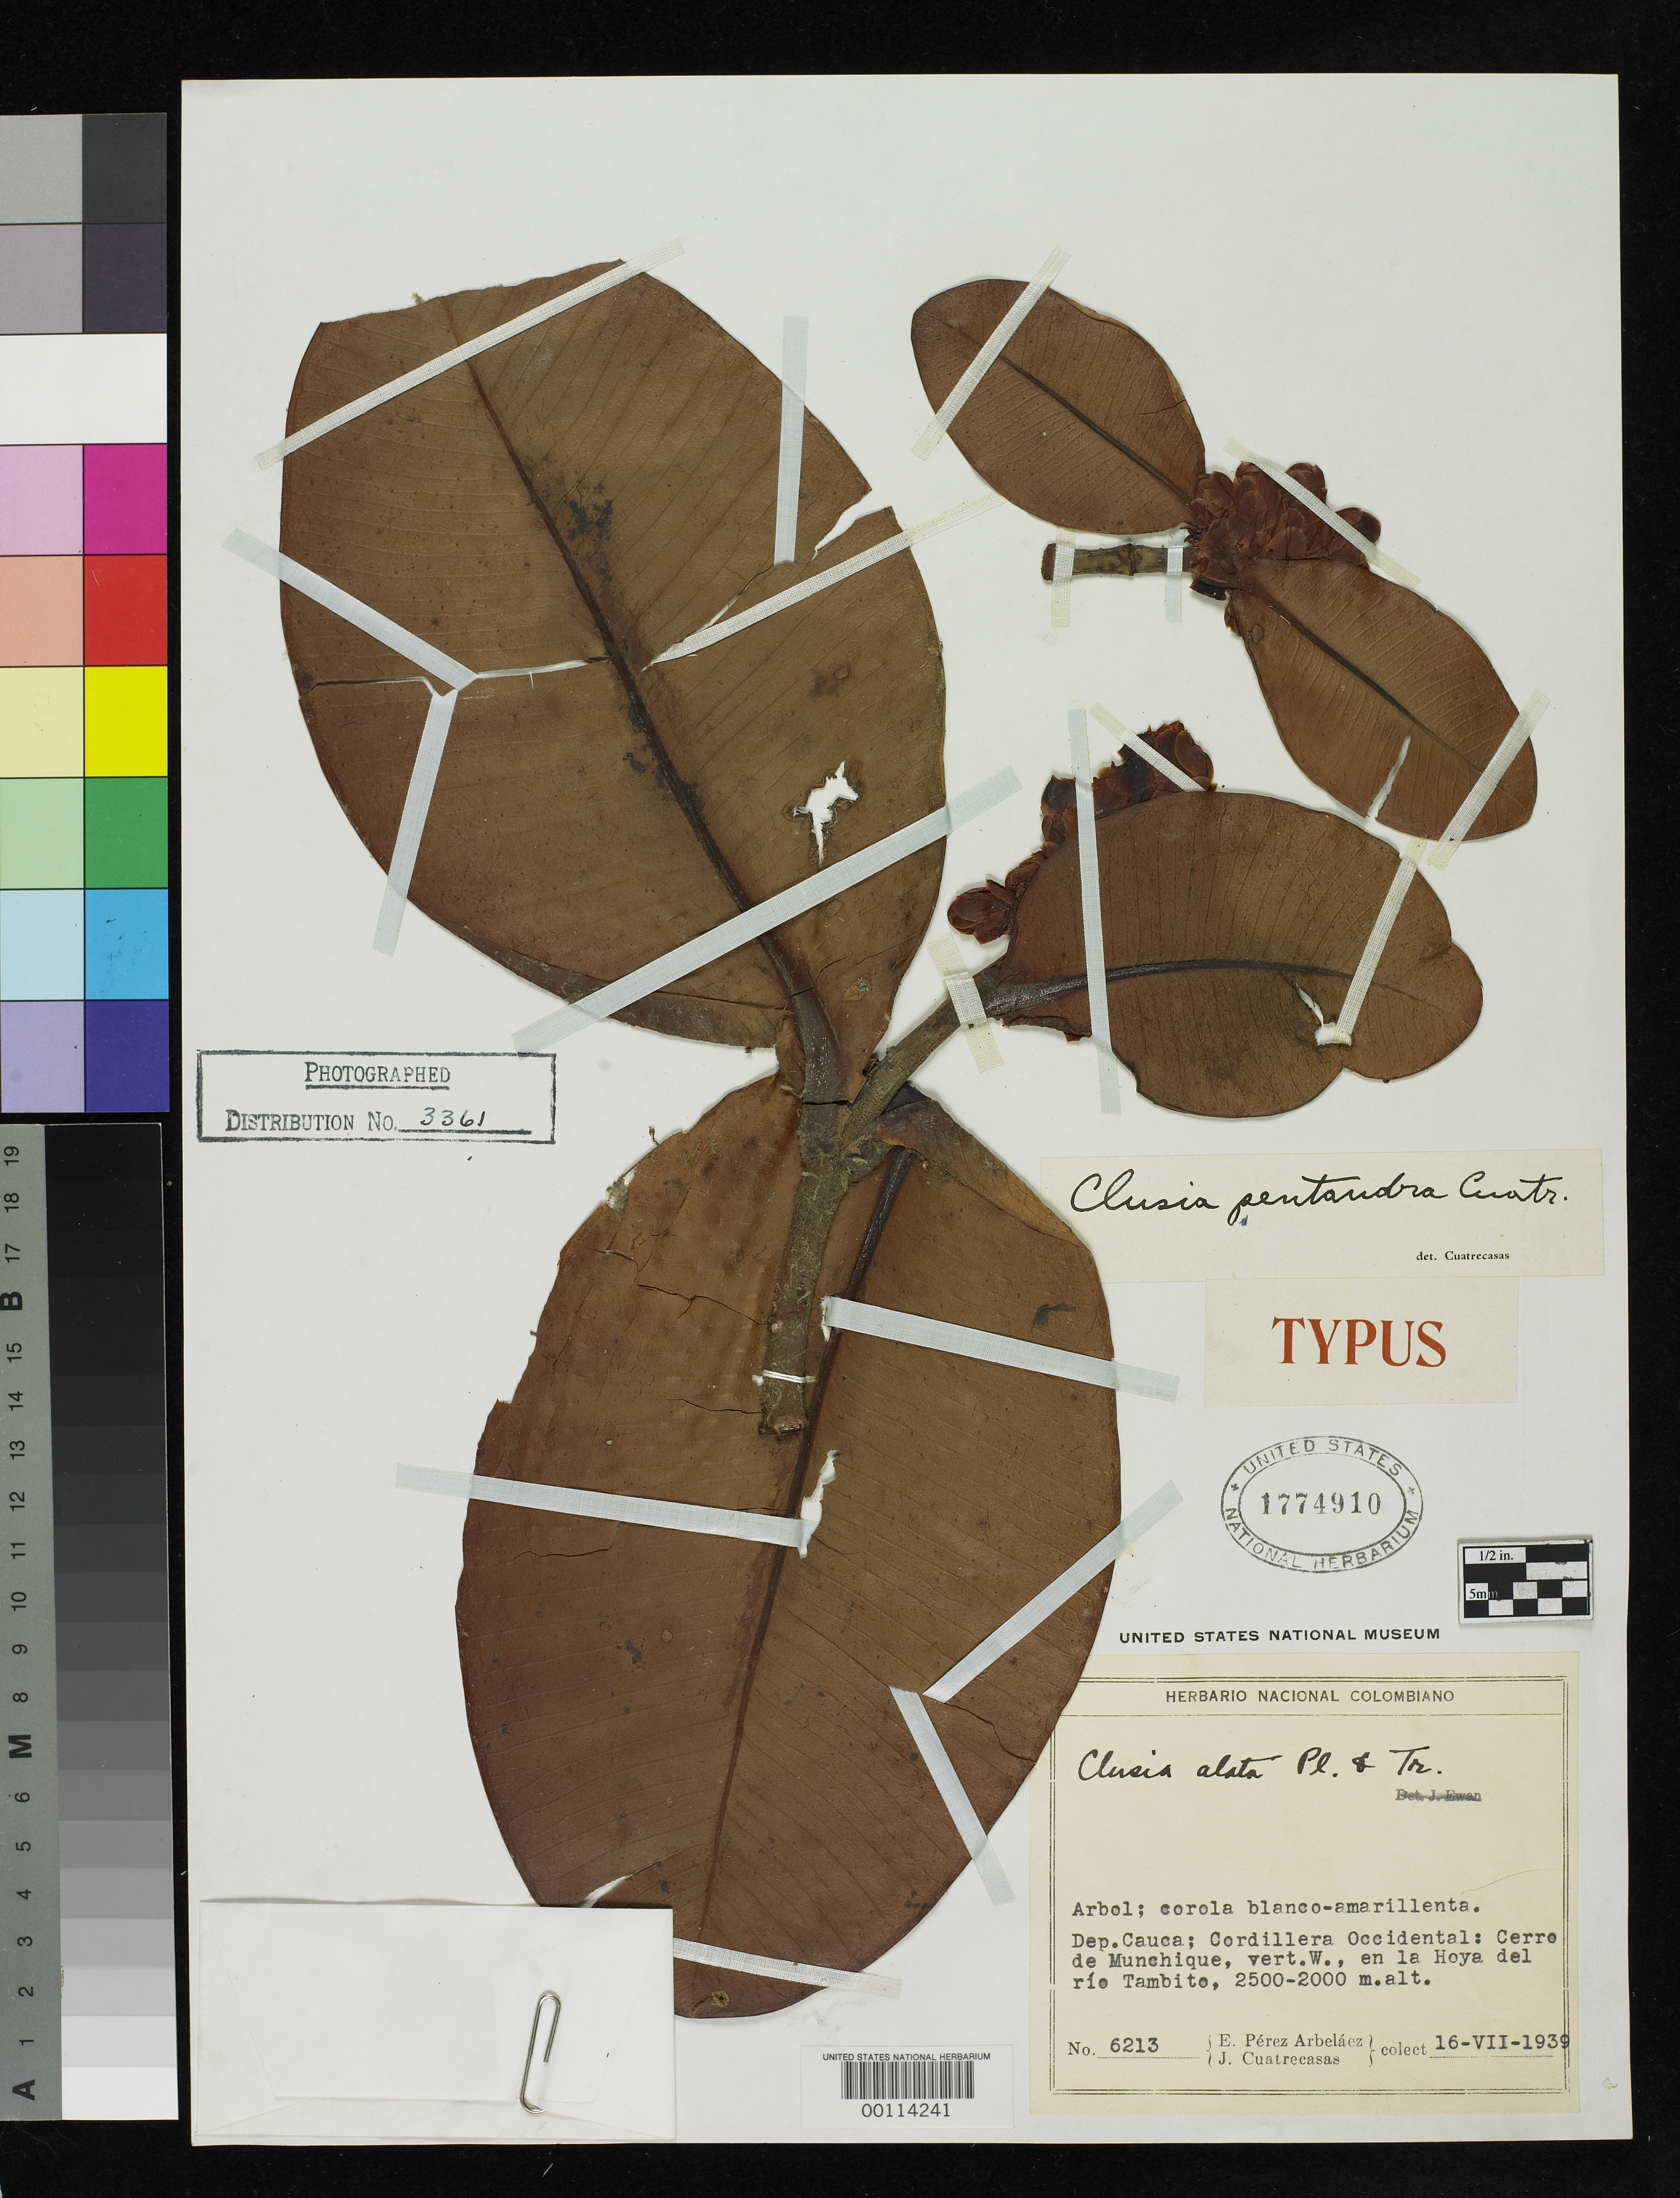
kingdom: Plantae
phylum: Tracheophyta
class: Magnoliopsida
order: Malpighiales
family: Clusiaceae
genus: Clusia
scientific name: Clusia pentandra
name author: Cuatrec.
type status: Holotype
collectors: E. Pérez Arbeláez & J. Cuatrecasas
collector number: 6213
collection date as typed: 16 Jul 1939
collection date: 1939-07-16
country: Colombia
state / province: Cauca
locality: Cordillera Occidental, near Munchique, Hoya del Rio Tambito.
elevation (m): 200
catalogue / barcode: US 1774910